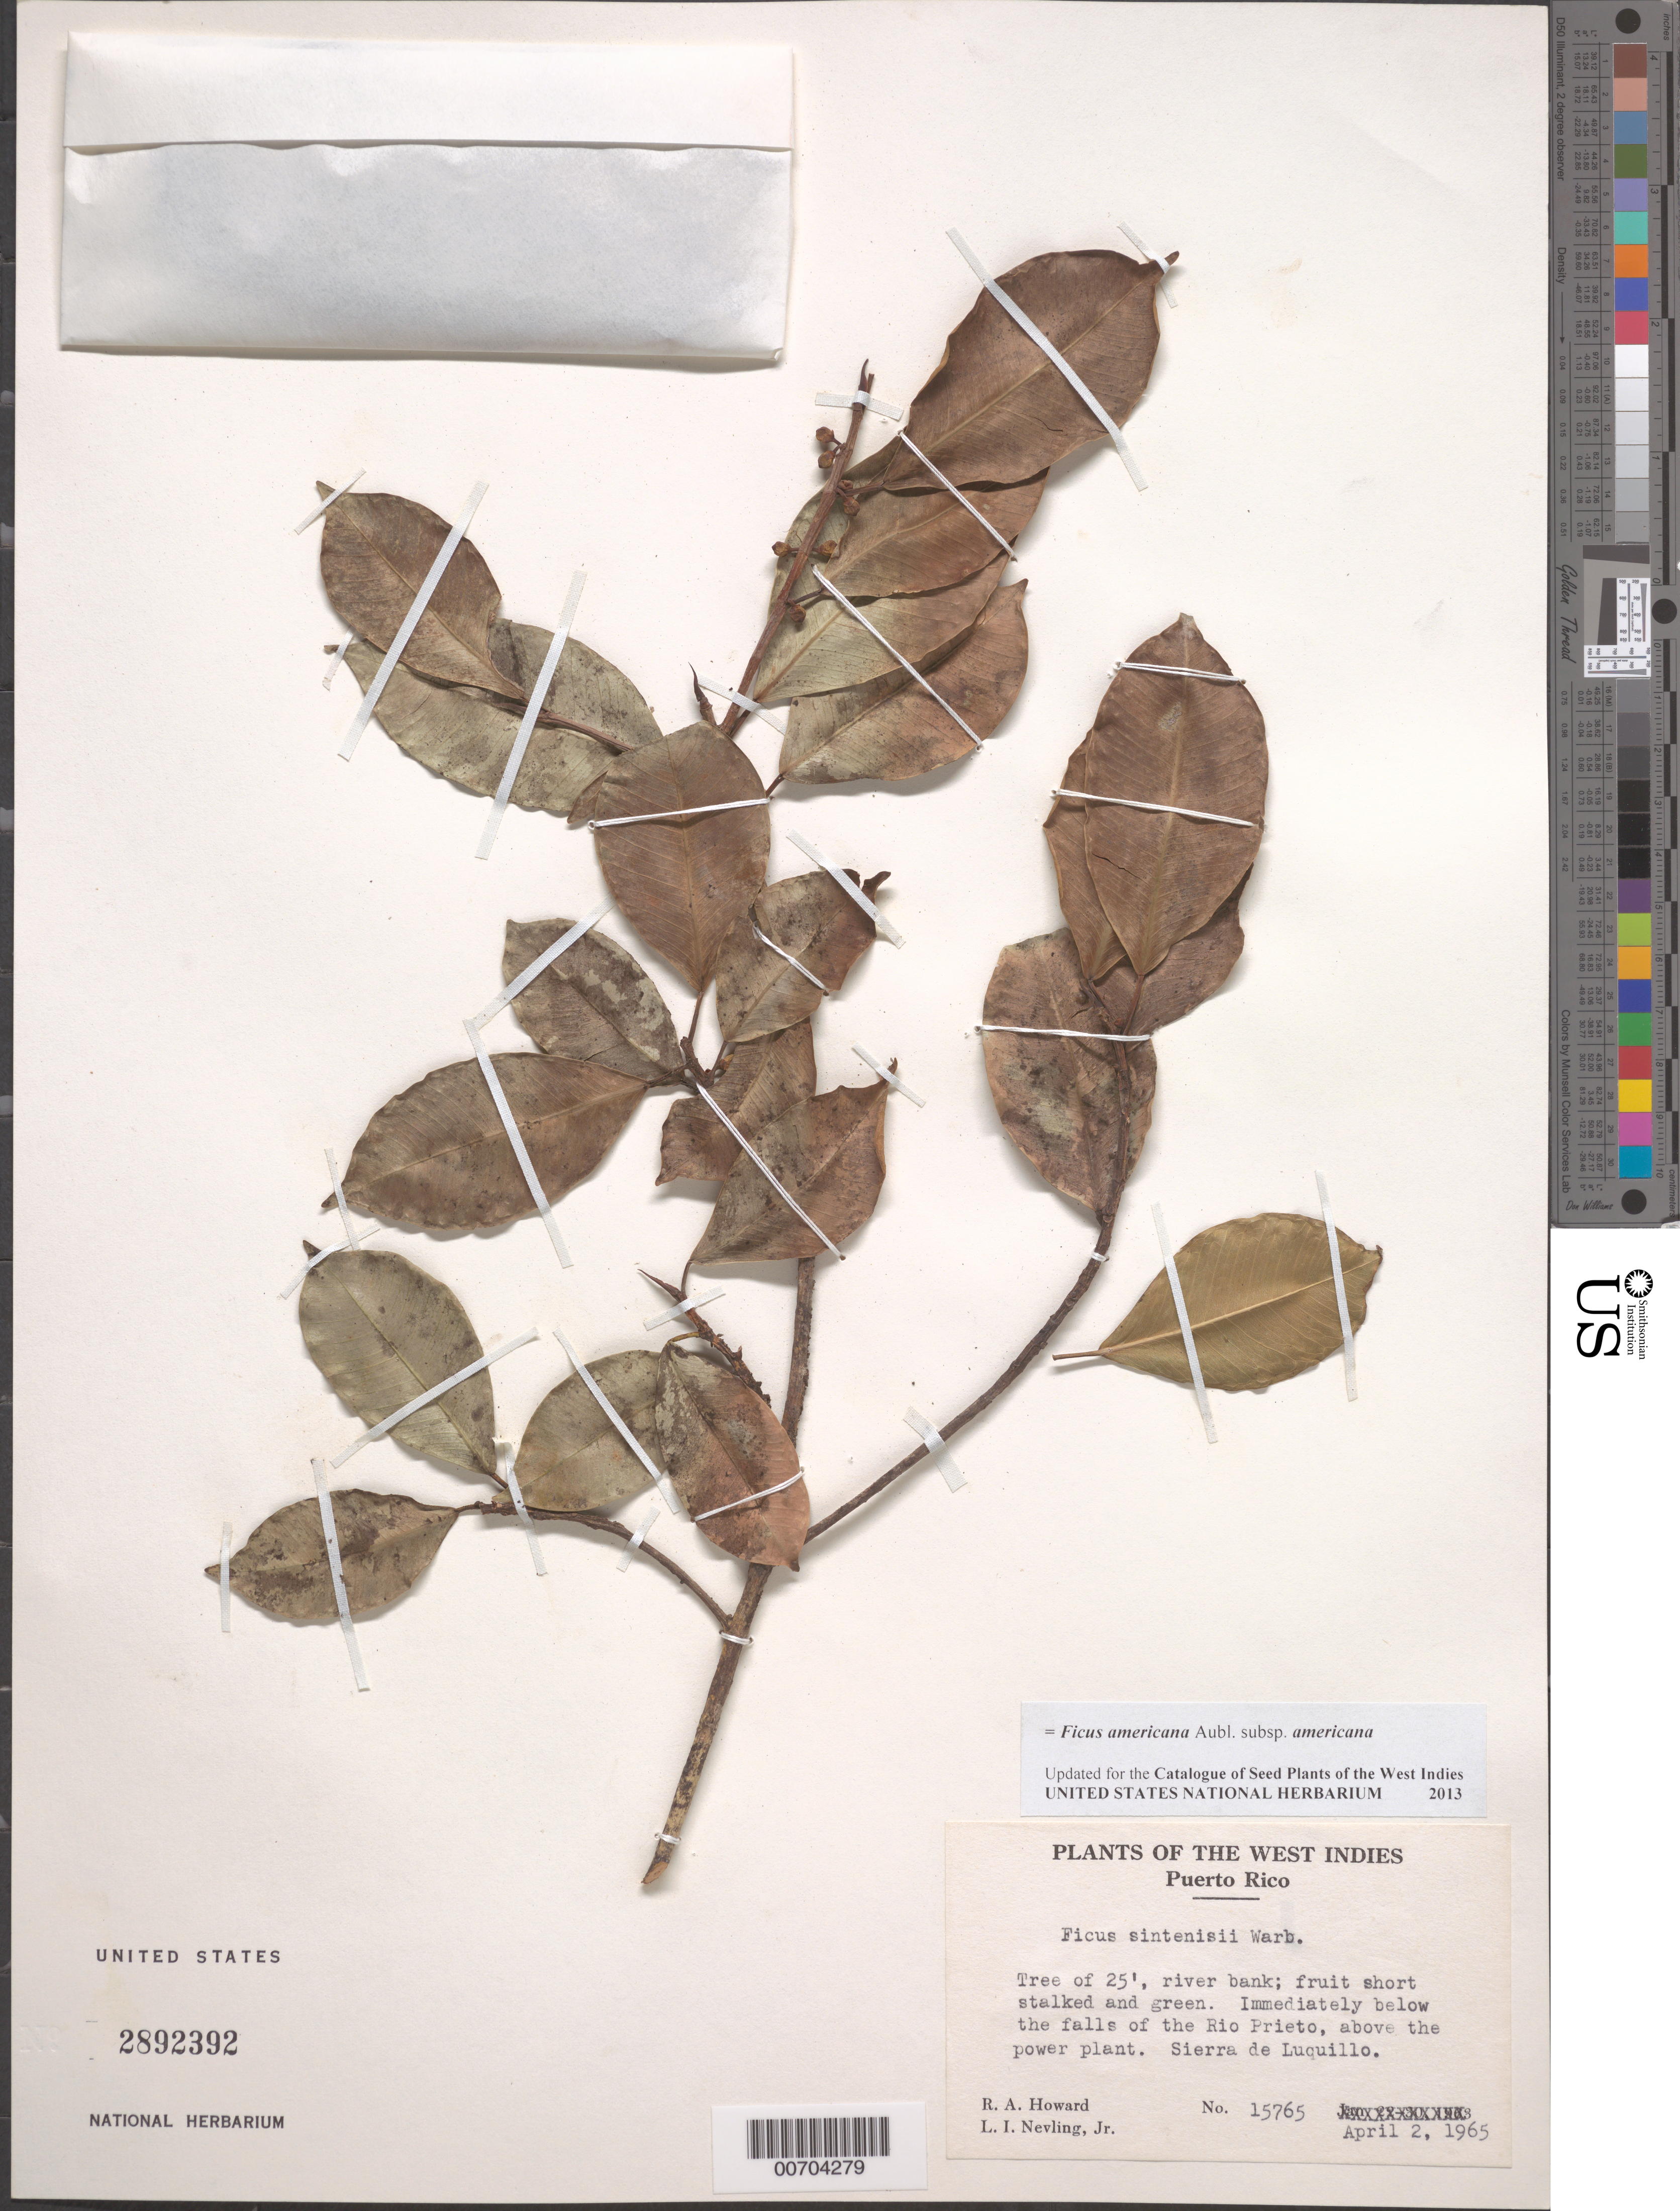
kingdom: Plantae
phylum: Tracheophyta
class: Magnoliopsida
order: Rosales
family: Moraceae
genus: Ficus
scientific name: Ficus sintenisii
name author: Warb.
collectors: R. A. Howard & L. Nevling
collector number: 15765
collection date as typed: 02 Apr 1965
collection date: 1965-04-02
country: Puerto Rico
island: Greater Antilles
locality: Immediately below falls of the Río Prieto, above the power plant. Sierra de Luquillo.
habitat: river bank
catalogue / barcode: US 2892392